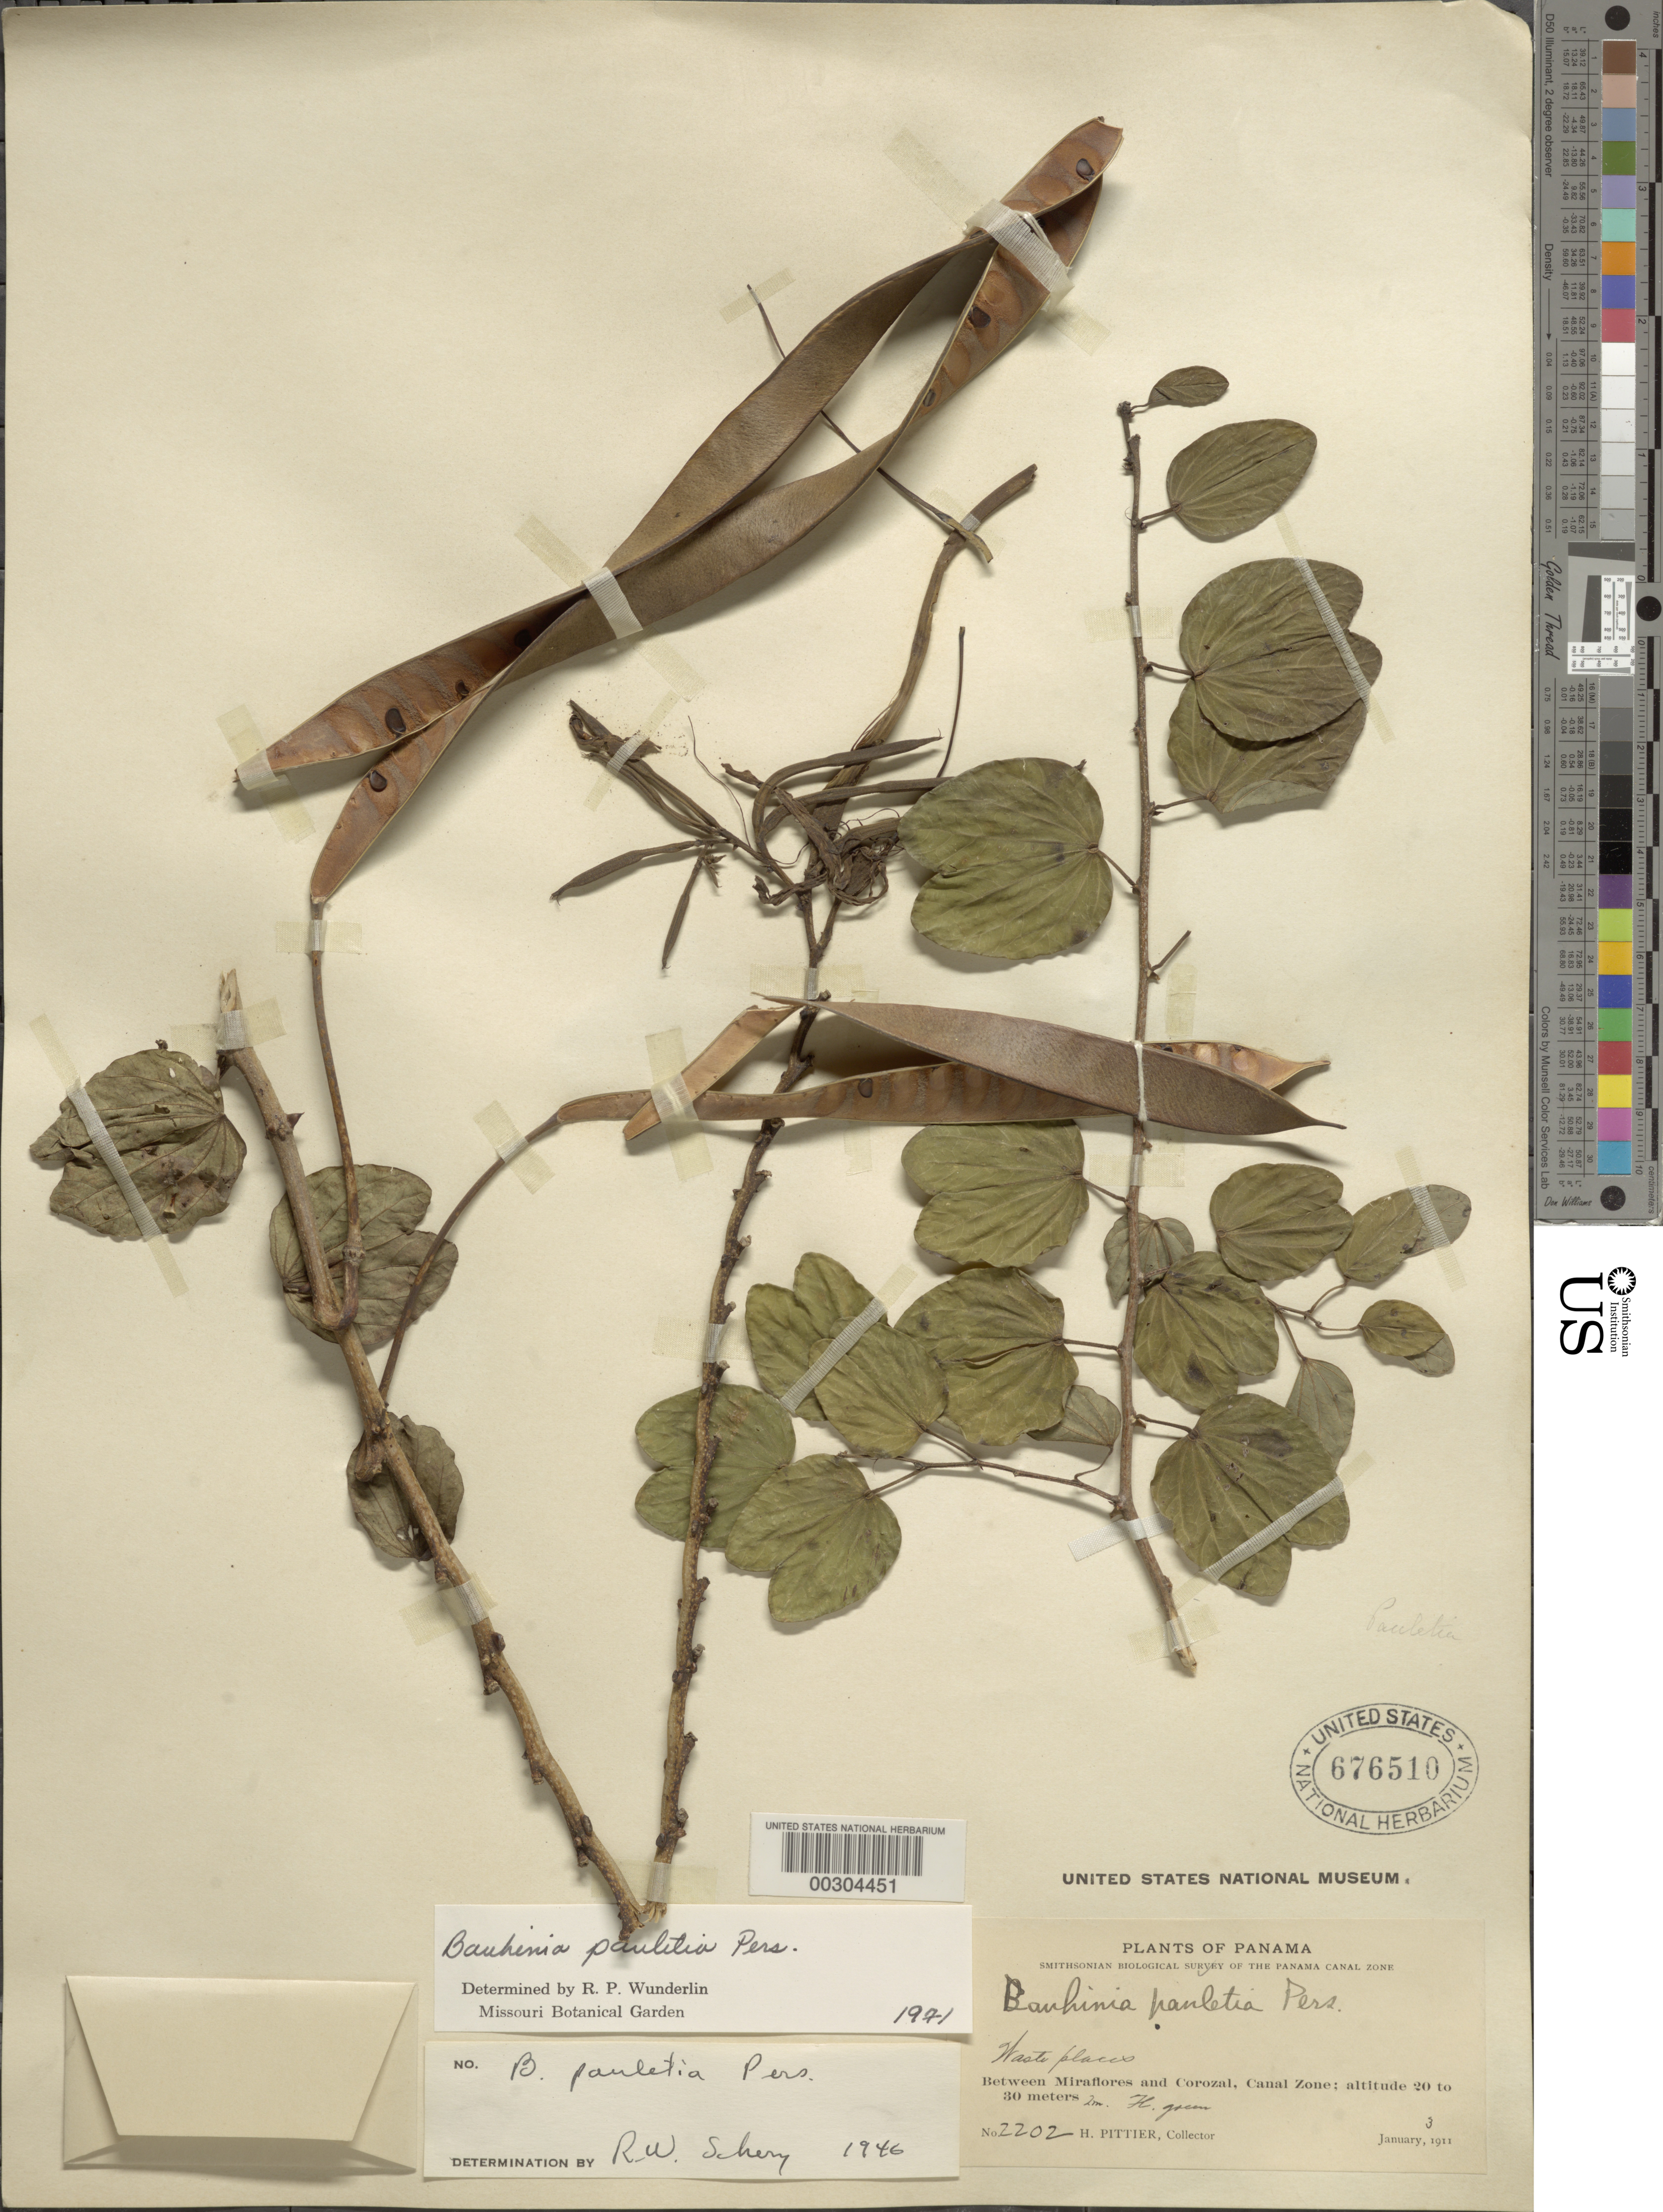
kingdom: Plantae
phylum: Tracheophyta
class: Magnoliopsida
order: Fabales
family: Fabaceae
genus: Bauhinia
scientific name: Bauhinia pauletia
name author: Pers.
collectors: H. F. Pittier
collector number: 2202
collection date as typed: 03 Jan 1911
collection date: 1911-01-03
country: Panama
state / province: Panamá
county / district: Canal Zone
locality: Between Miraflores and Corozal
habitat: Waste places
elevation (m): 20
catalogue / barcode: US 676510